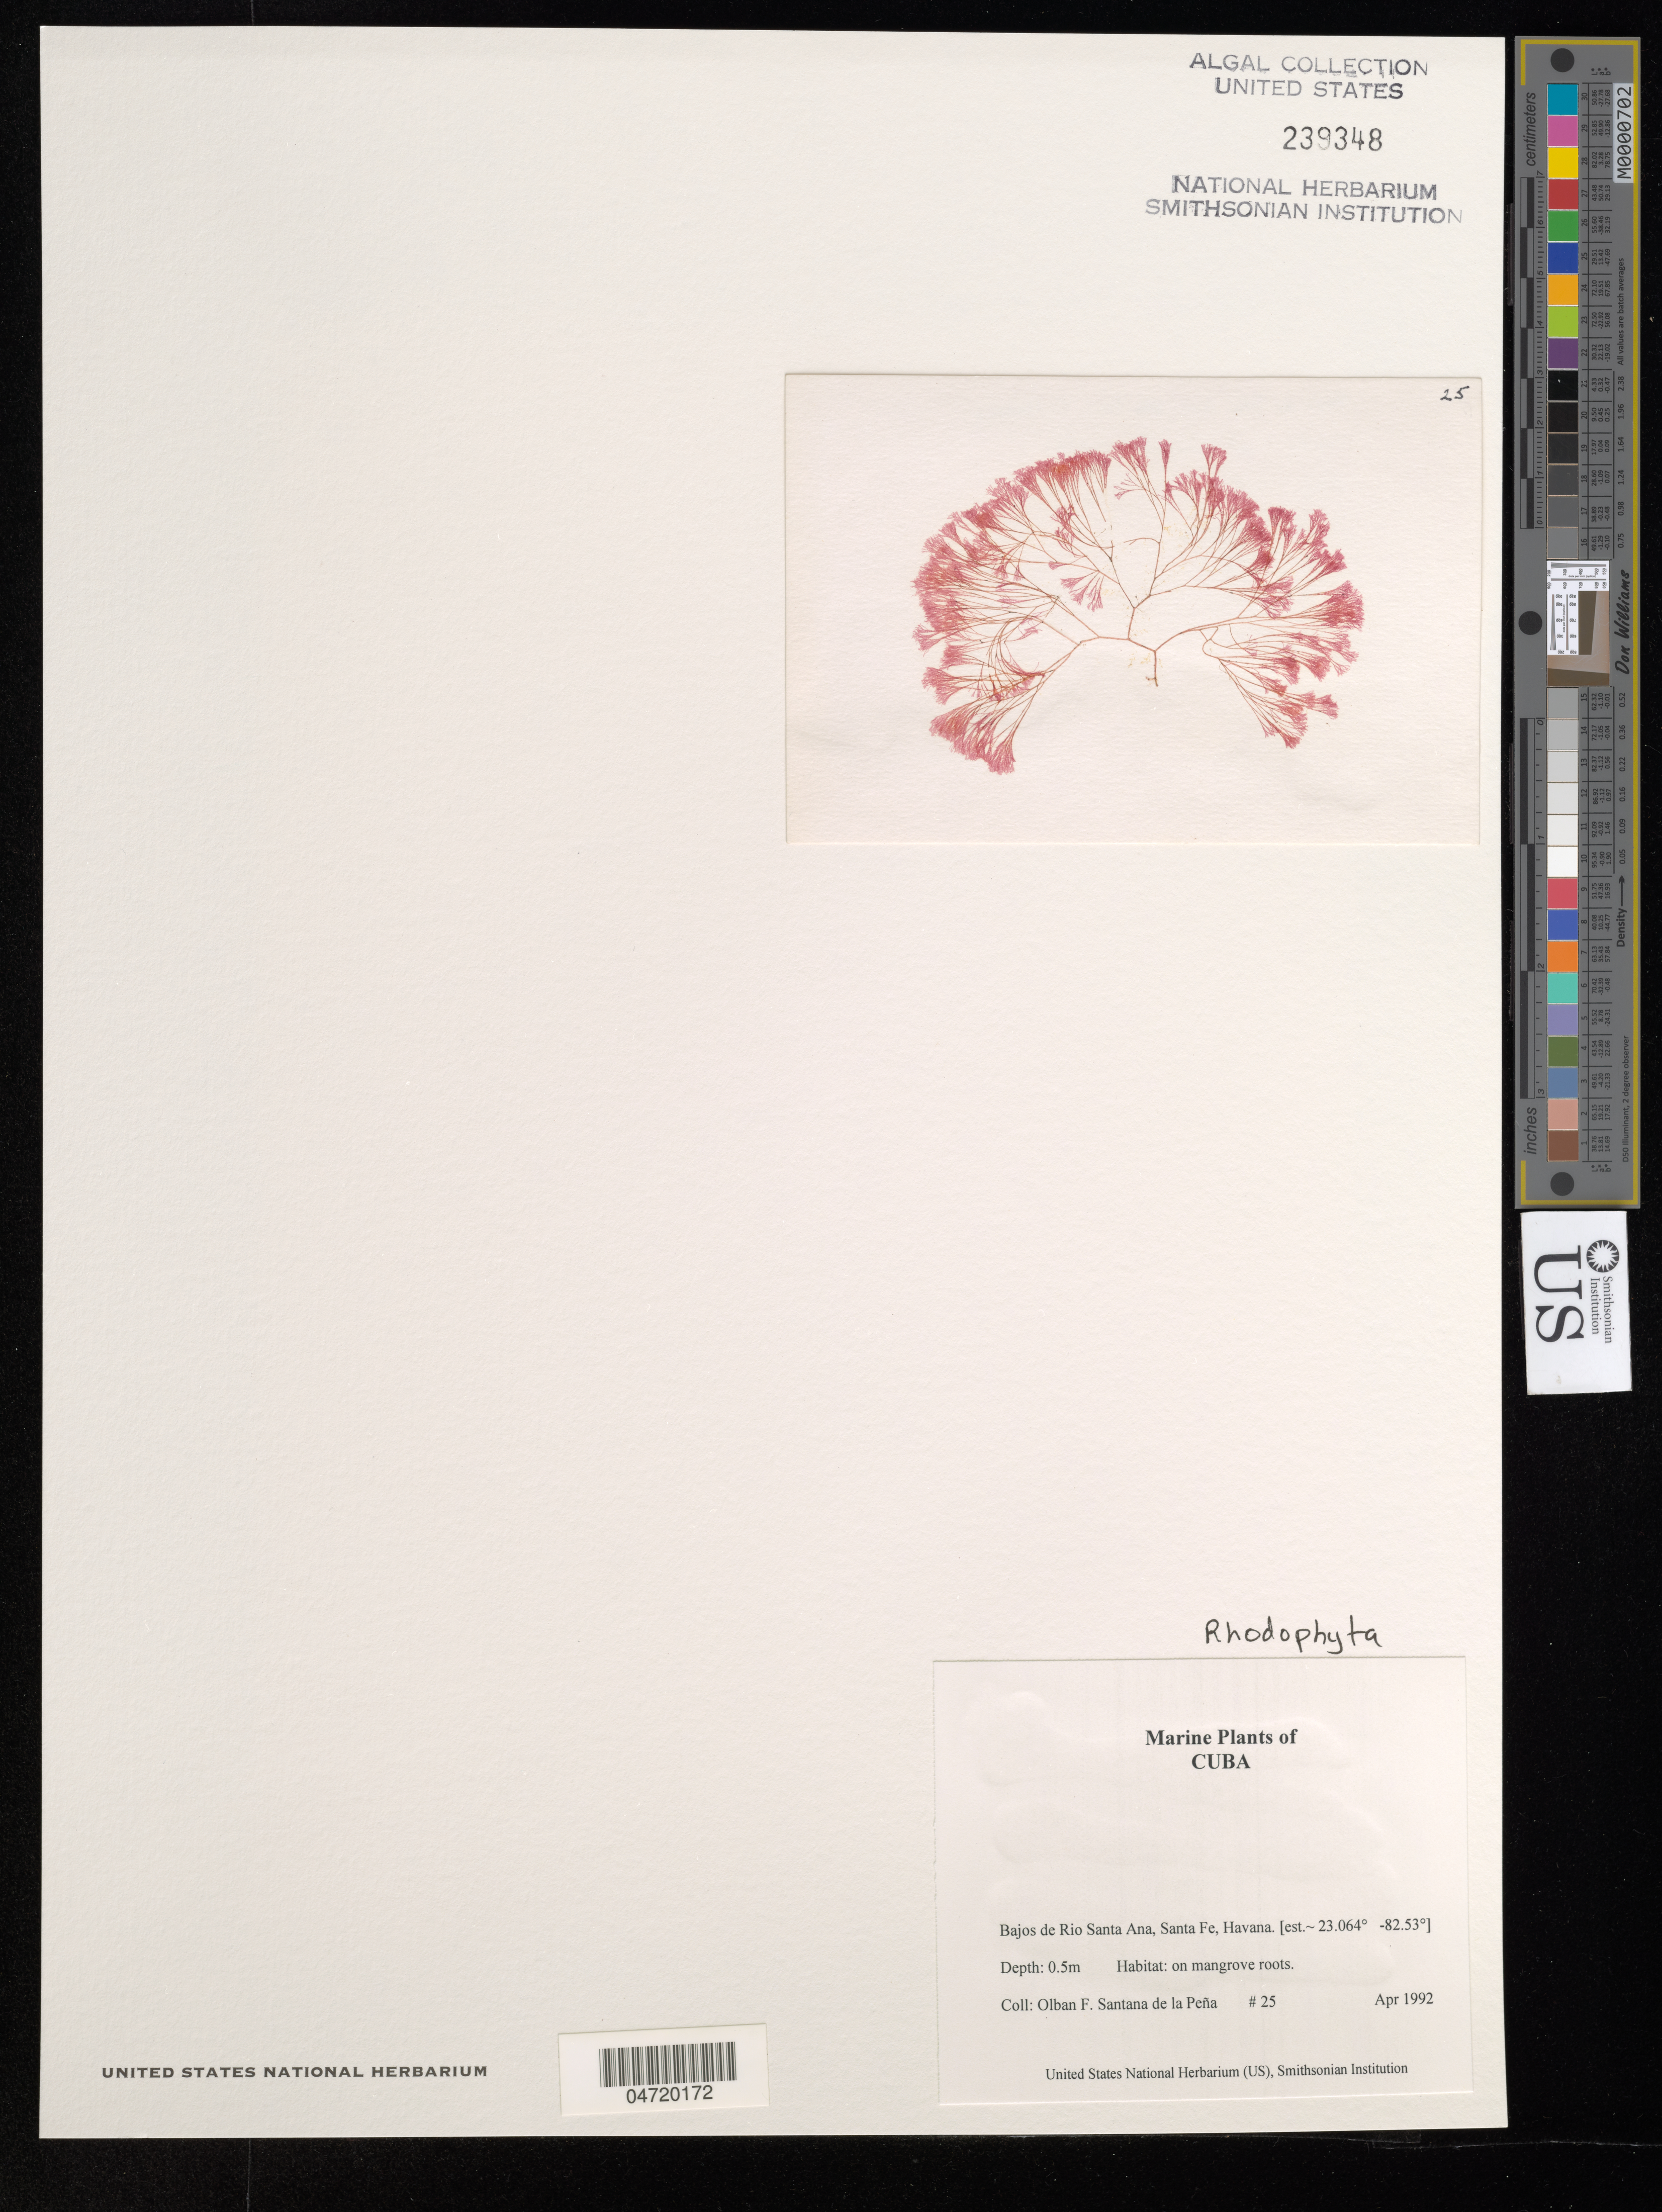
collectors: O. Santana de la Peña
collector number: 25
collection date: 1992-04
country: Cuba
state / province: La Habana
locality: Bajos de Rio Santa Ana, Santa Fe, Havana.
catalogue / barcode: US 239348